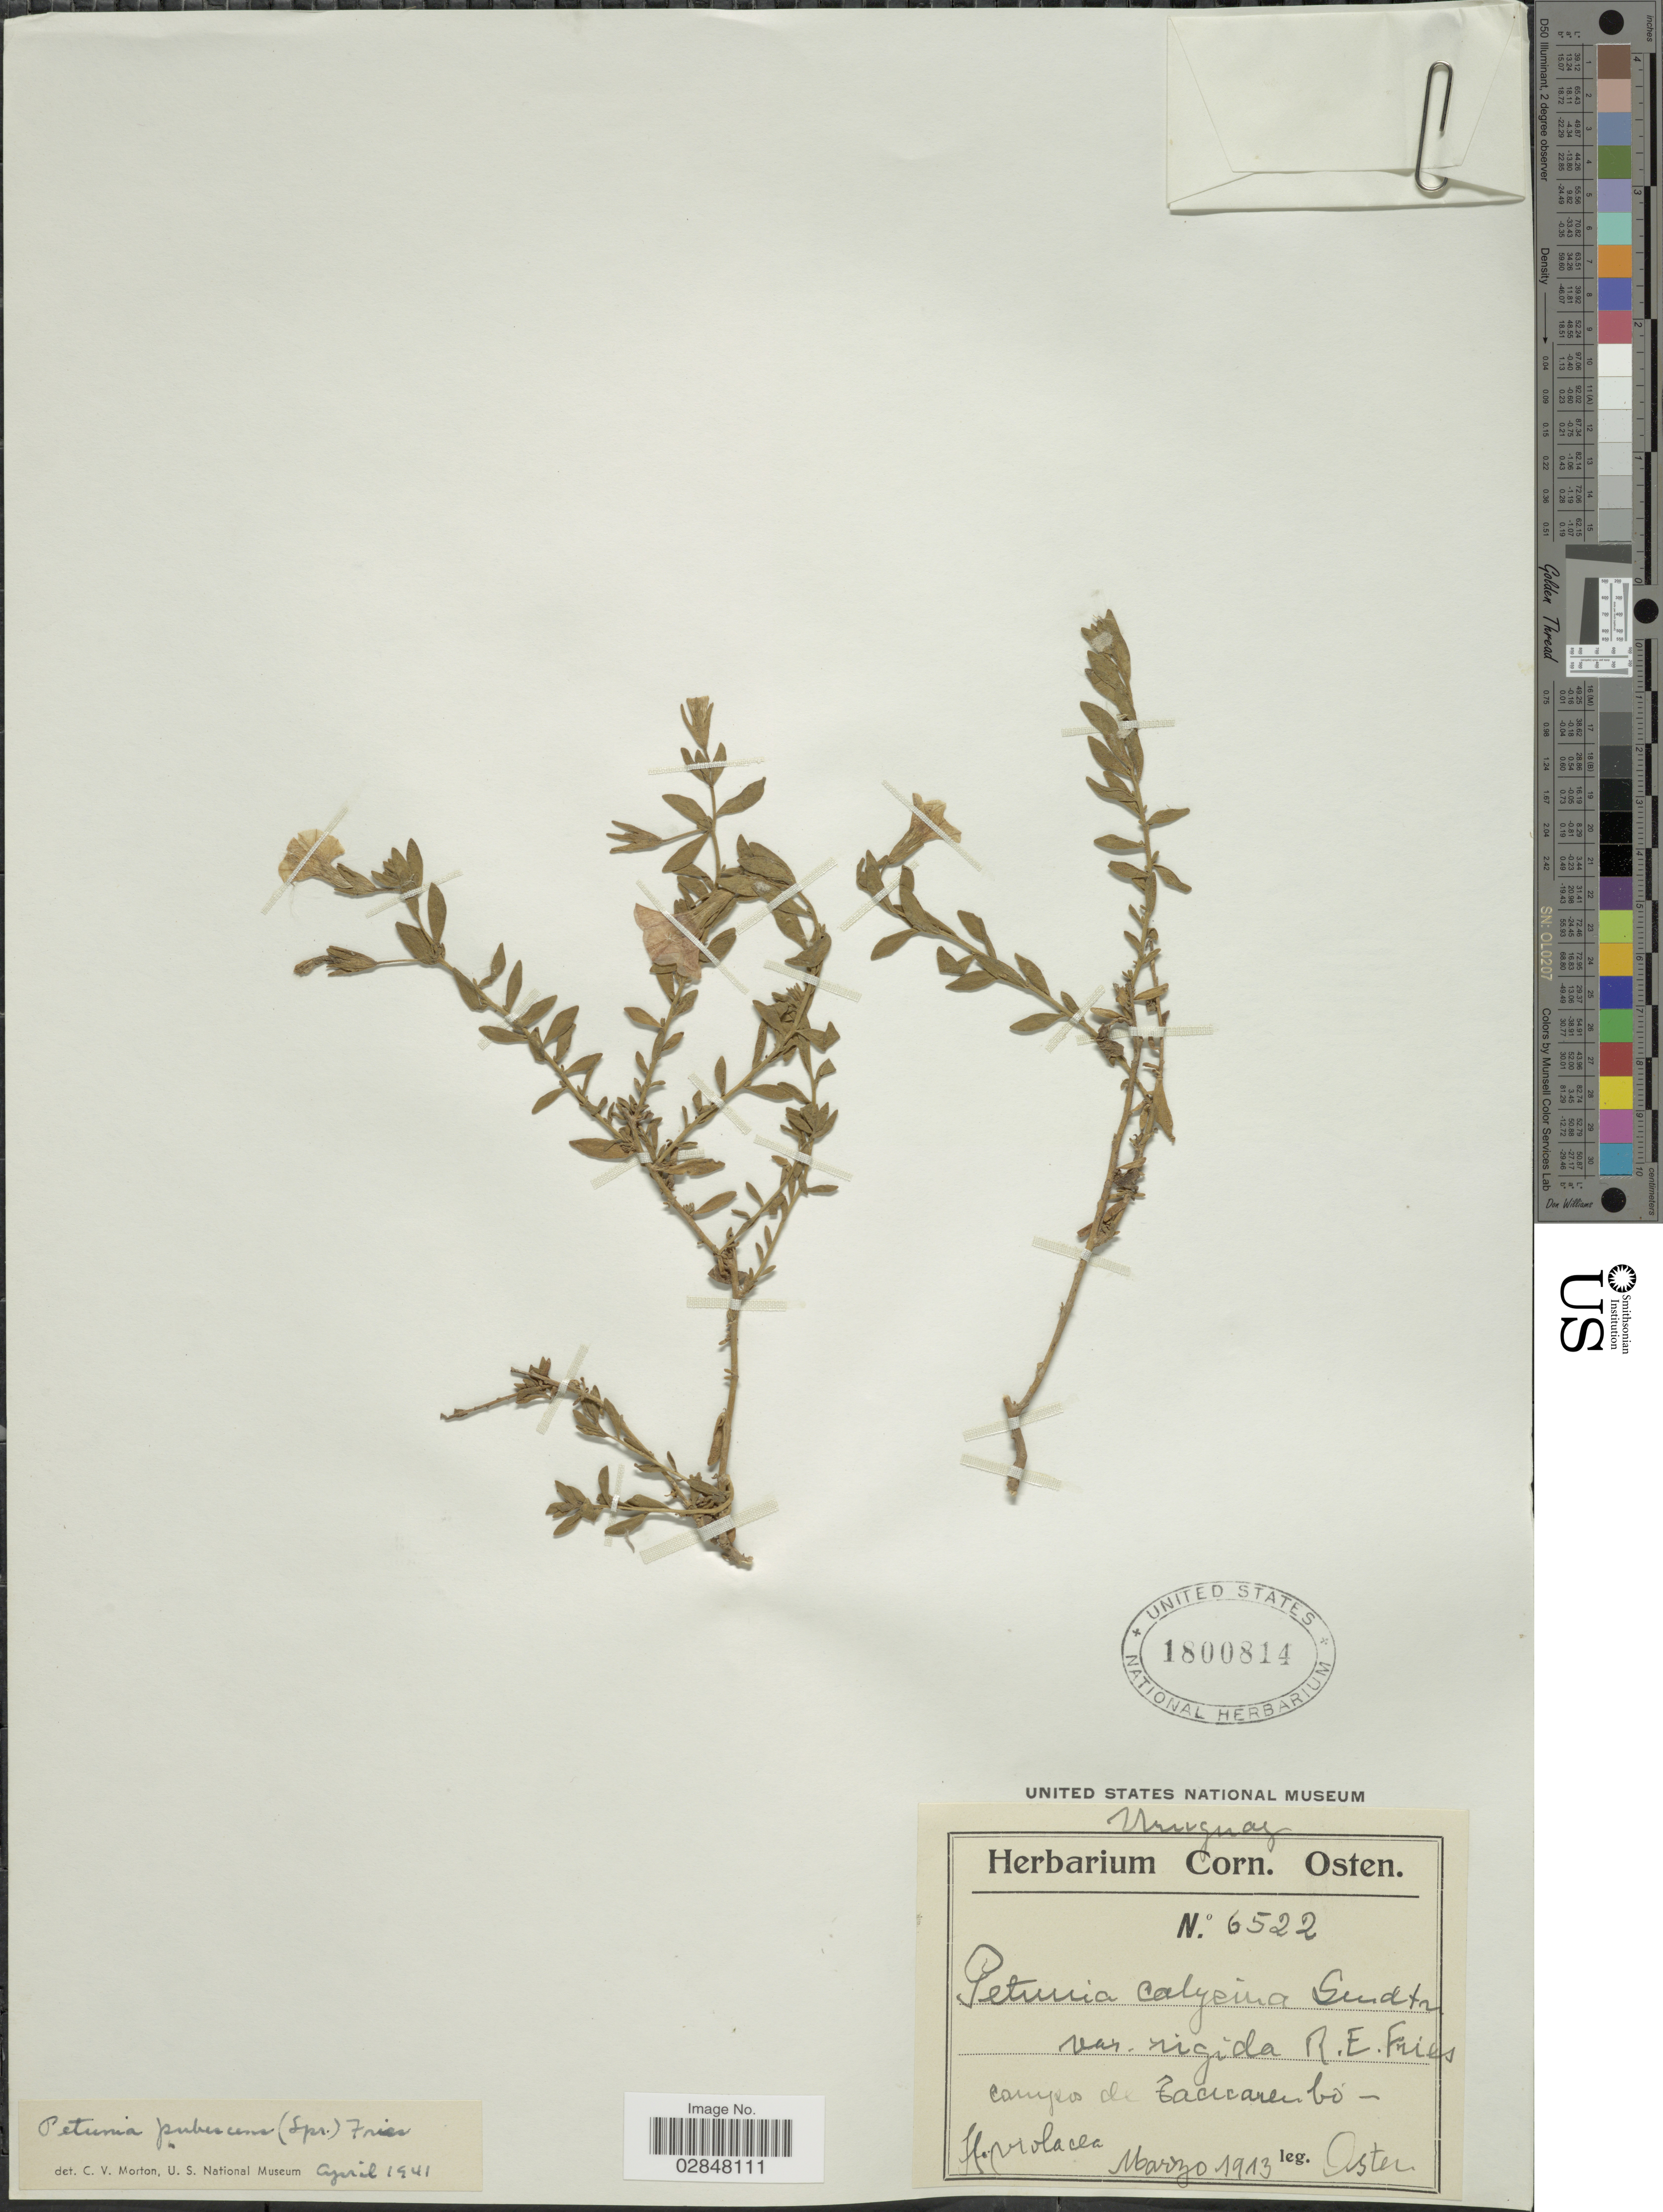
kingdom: Plantae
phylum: Tracheophyta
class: Magnoliopsida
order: Solanales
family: Solanaceae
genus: Petunia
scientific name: Petunia pubescens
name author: R.E. Fr.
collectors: C. Osten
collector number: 6522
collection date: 1913-03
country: Uruguay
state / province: Tacuarembó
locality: Canyons de Tacuarembó.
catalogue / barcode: US 1800814